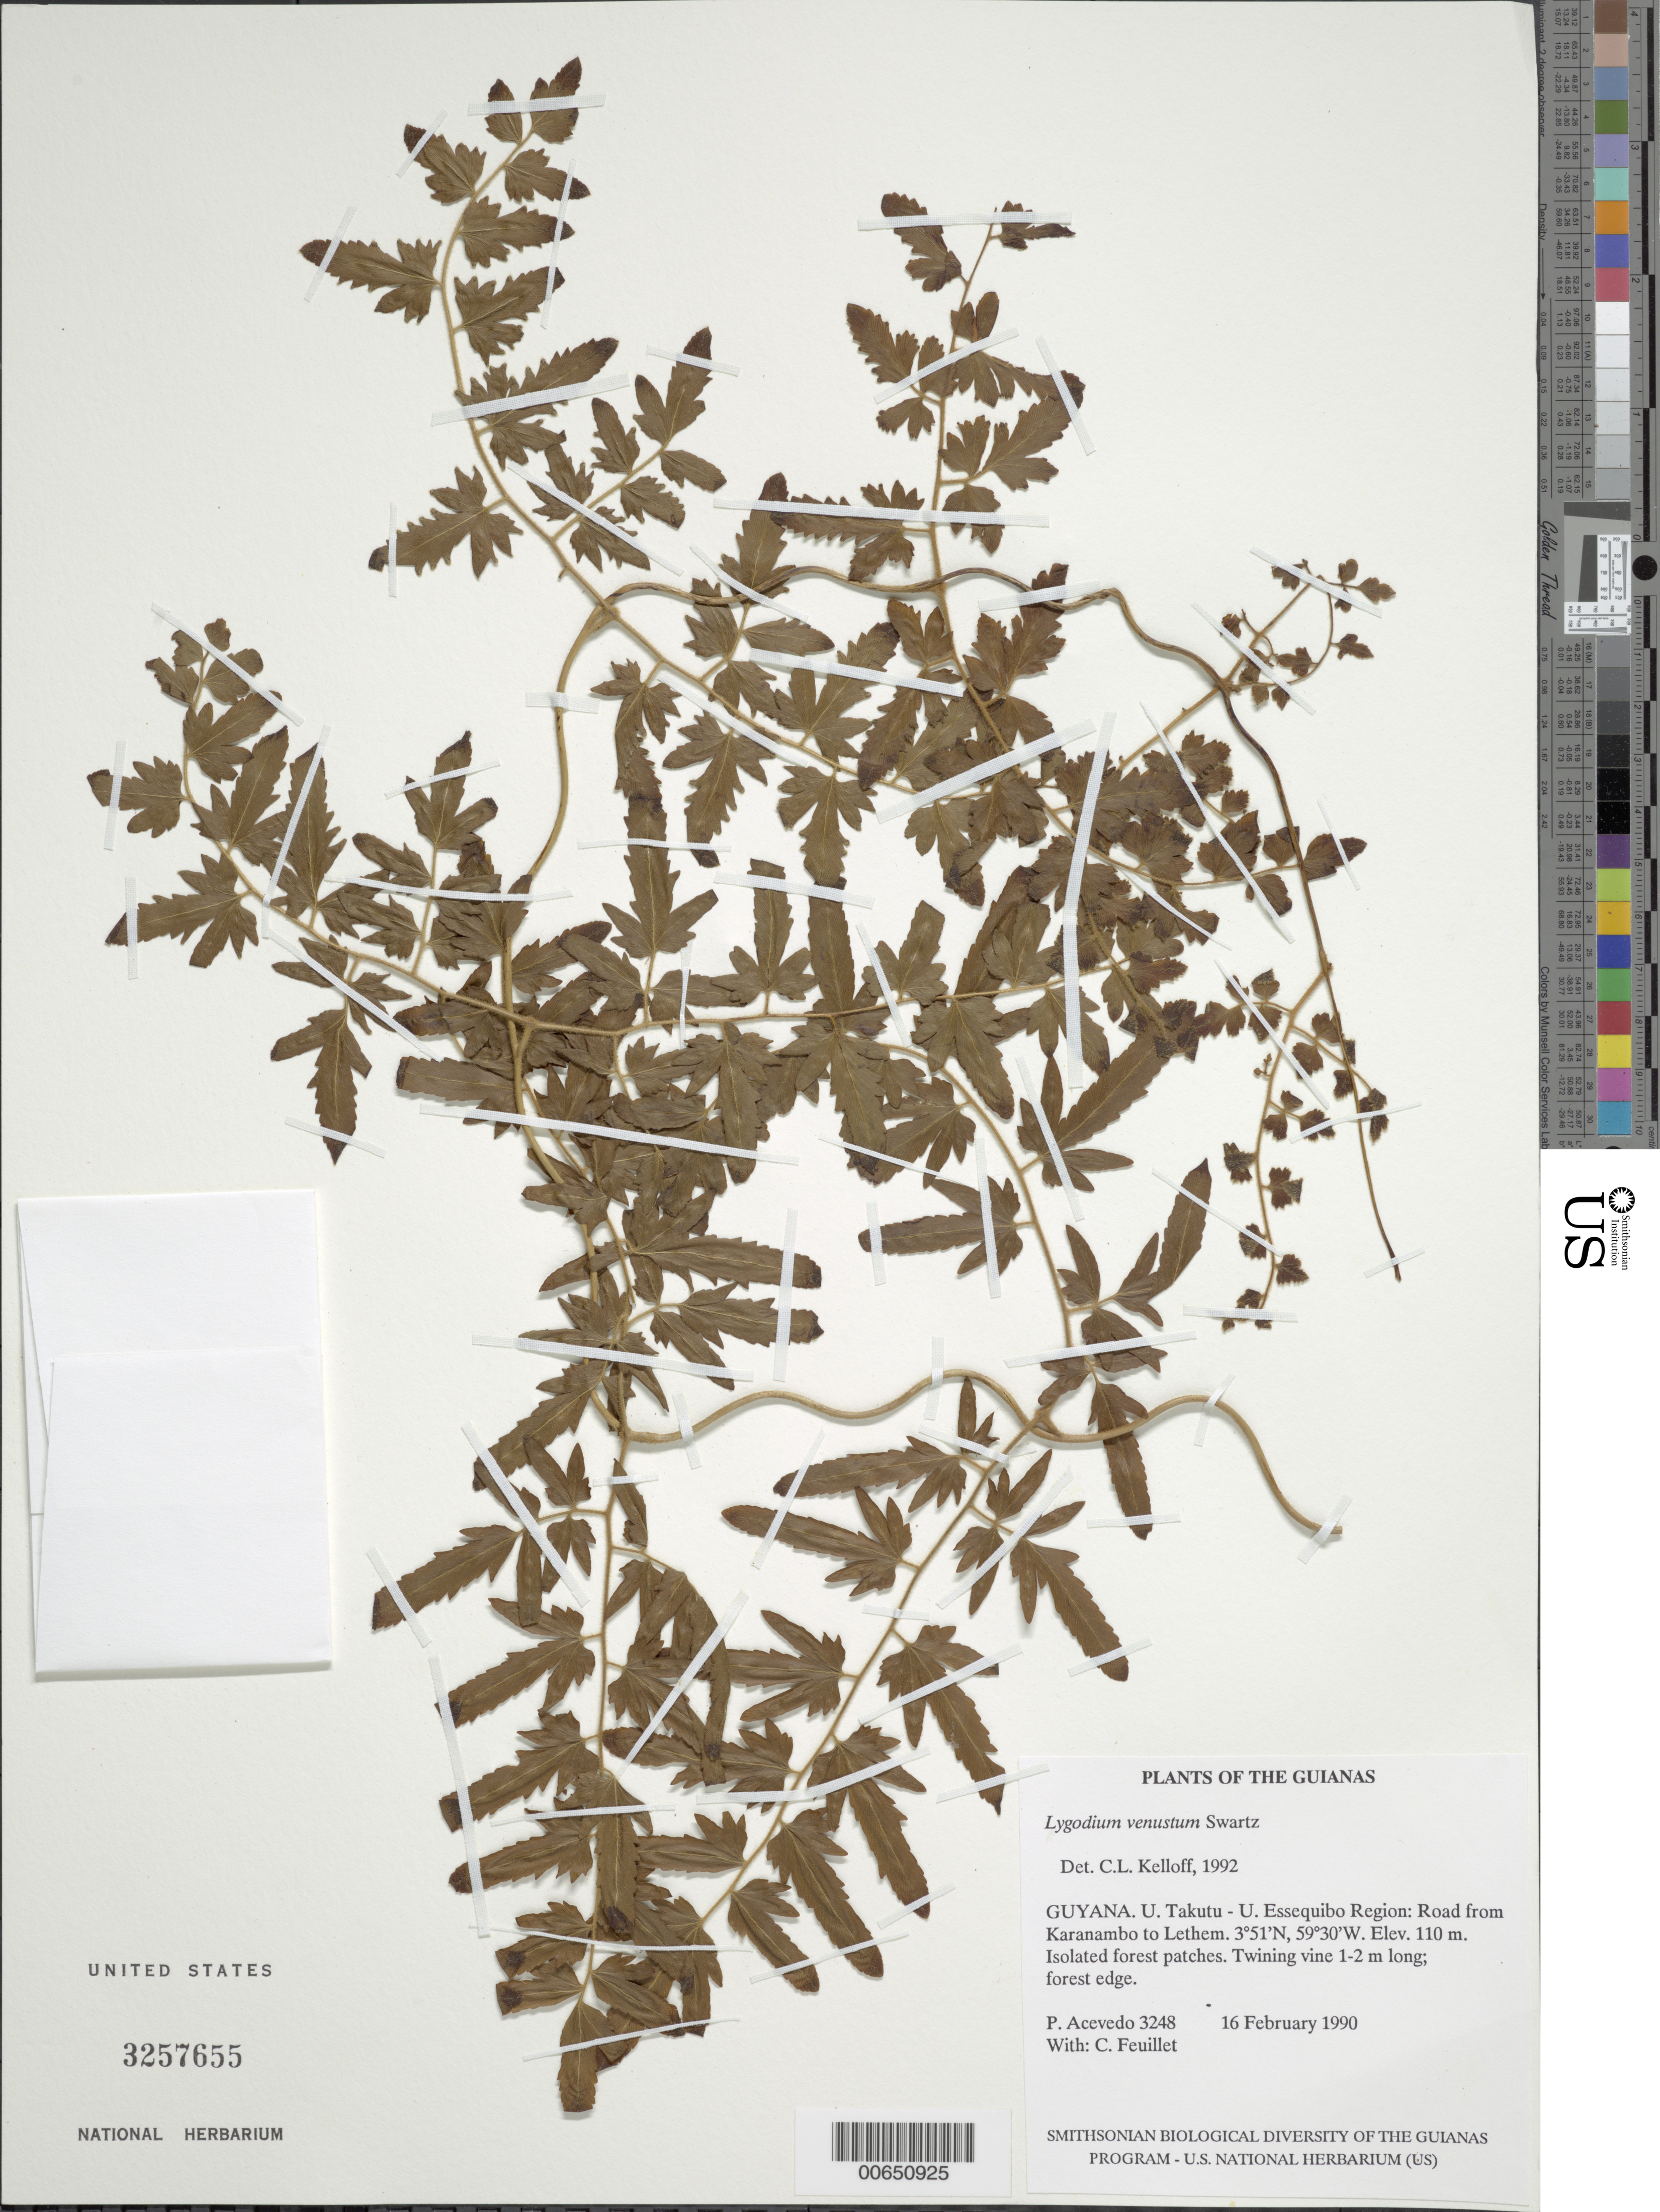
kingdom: Plantae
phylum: Tracheophyta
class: Polypodiopsida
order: Schizaeales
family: Lygodiaceae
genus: Lygodium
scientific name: Lygodium venustum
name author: Sw.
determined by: Kelloff, Carol L., (US), Smithsonian Institution - National Museum of Natural History (UNITED STATES)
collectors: P. Acevedo-Rodr. & C. Feuillet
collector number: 3248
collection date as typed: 16 Feb 1990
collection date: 1990-02-16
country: Guyana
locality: U. Takutu - U. Essequibo. Road from Karanambo to Lethem.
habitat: Isolated forest patches.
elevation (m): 110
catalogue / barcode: US 3257655